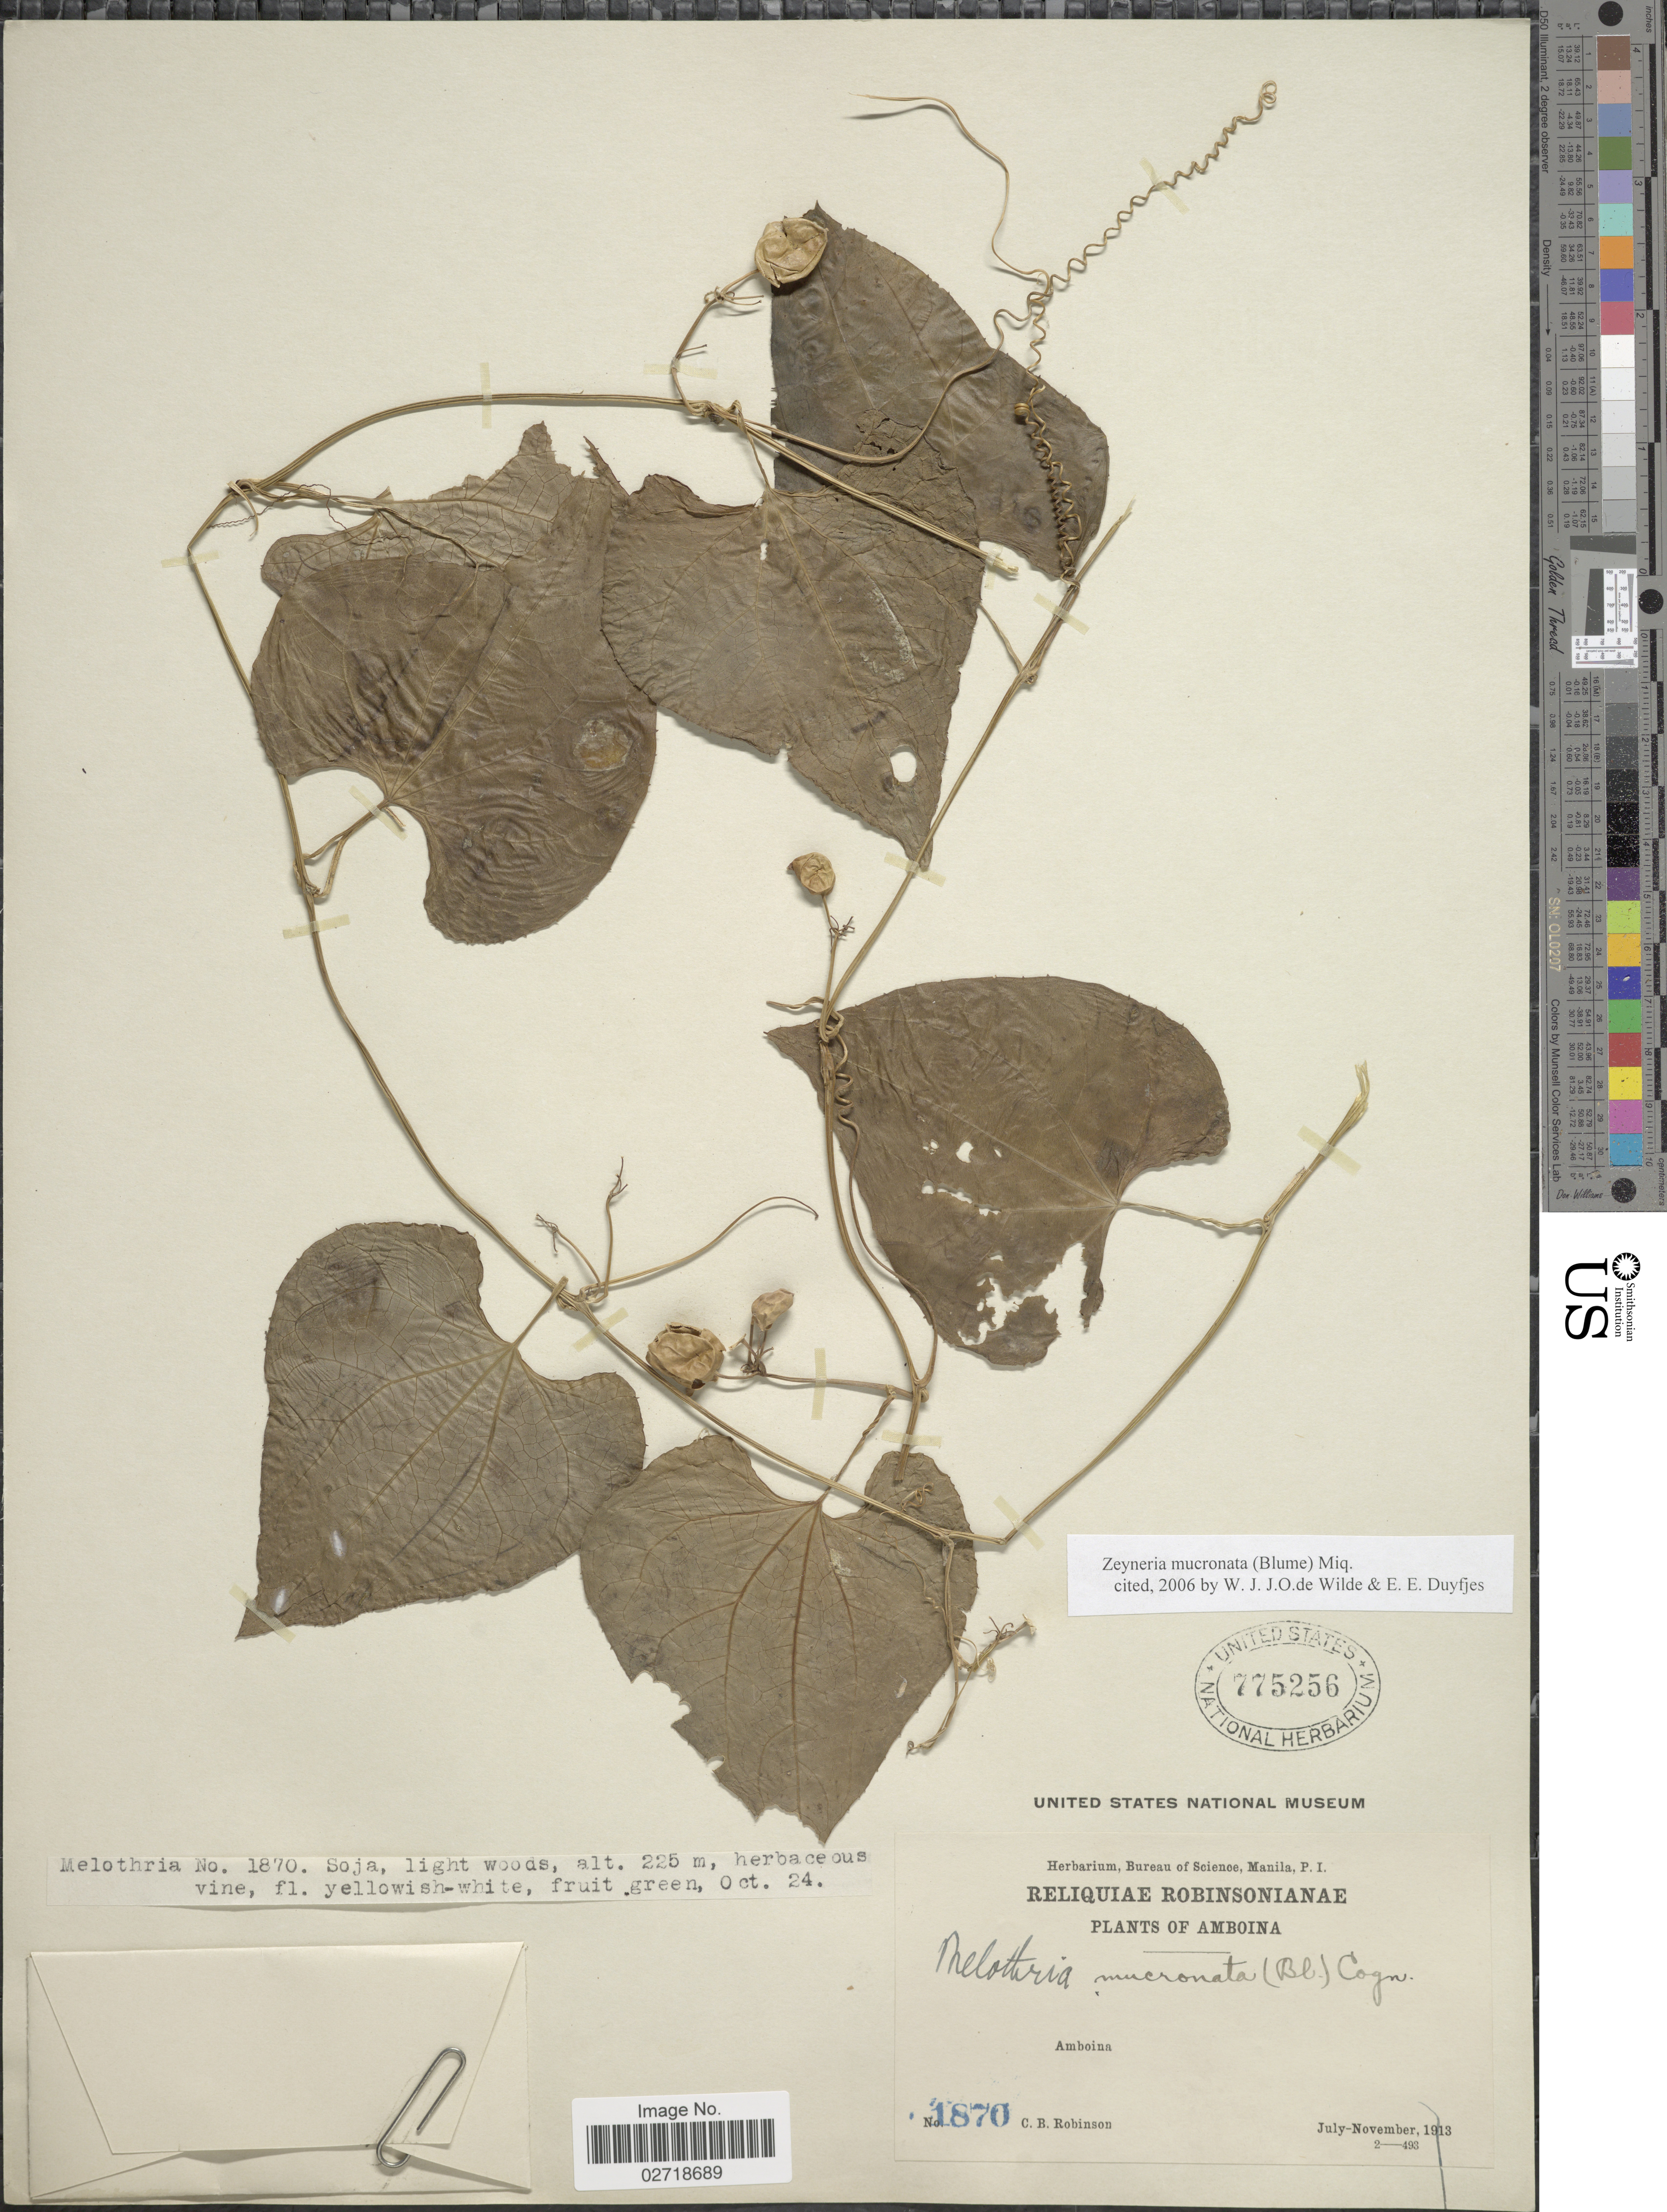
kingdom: Plantae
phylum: Tracheophyta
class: Magnoliopsida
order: Cucurbitales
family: Cucurbitaceae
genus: Zehneria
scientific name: Zehneria mucronata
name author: (Blume) Miq.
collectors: C. Robinson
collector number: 1870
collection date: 1913-10-24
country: Indonesia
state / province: Maluku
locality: Amboina. Soja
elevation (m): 225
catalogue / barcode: US 775256